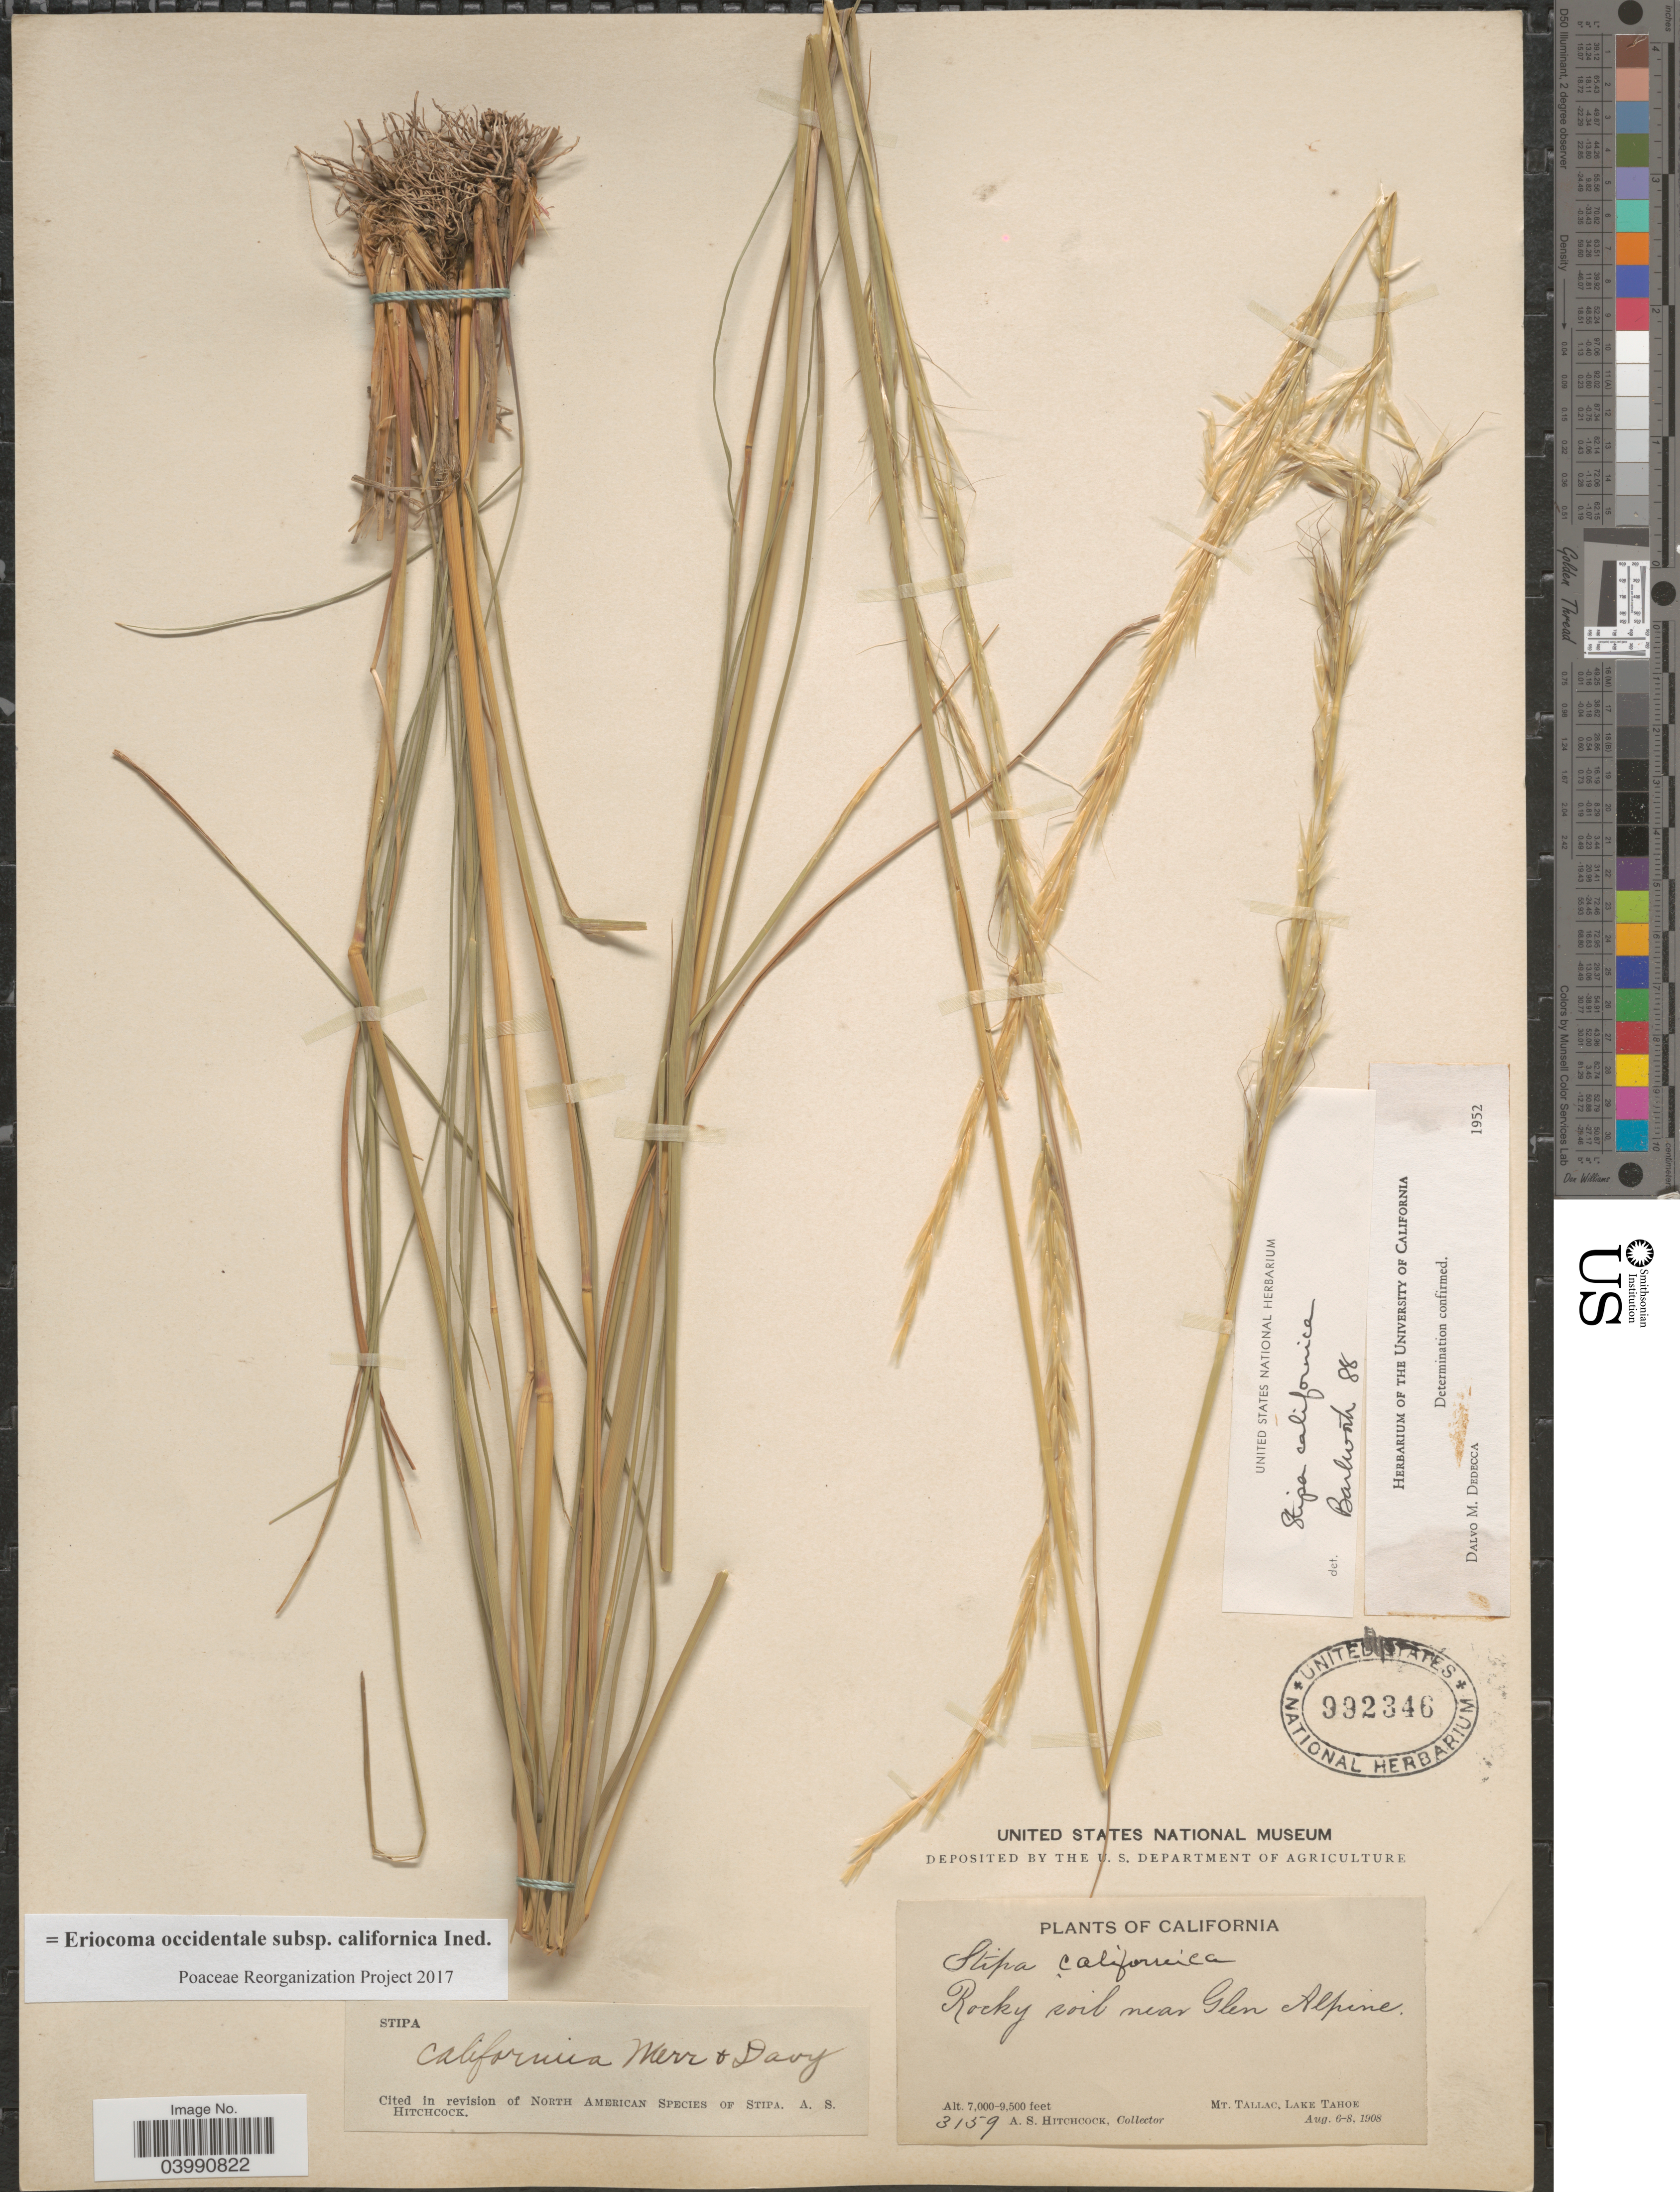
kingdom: Plantae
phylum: Tracheophyta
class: Liliopsida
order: Poales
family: Poaceae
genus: Eriocoma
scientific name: Eriocoma occidentalis subsp. californica ined.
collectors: A. S. Hitchcock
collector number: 3159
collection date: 1908-08-06/1908-08-08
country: United States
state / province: California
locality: Rocky soil near Glen Alpine. Mt. Tallac, Lake Tahoe.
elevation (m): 2134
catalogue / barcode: US 992346